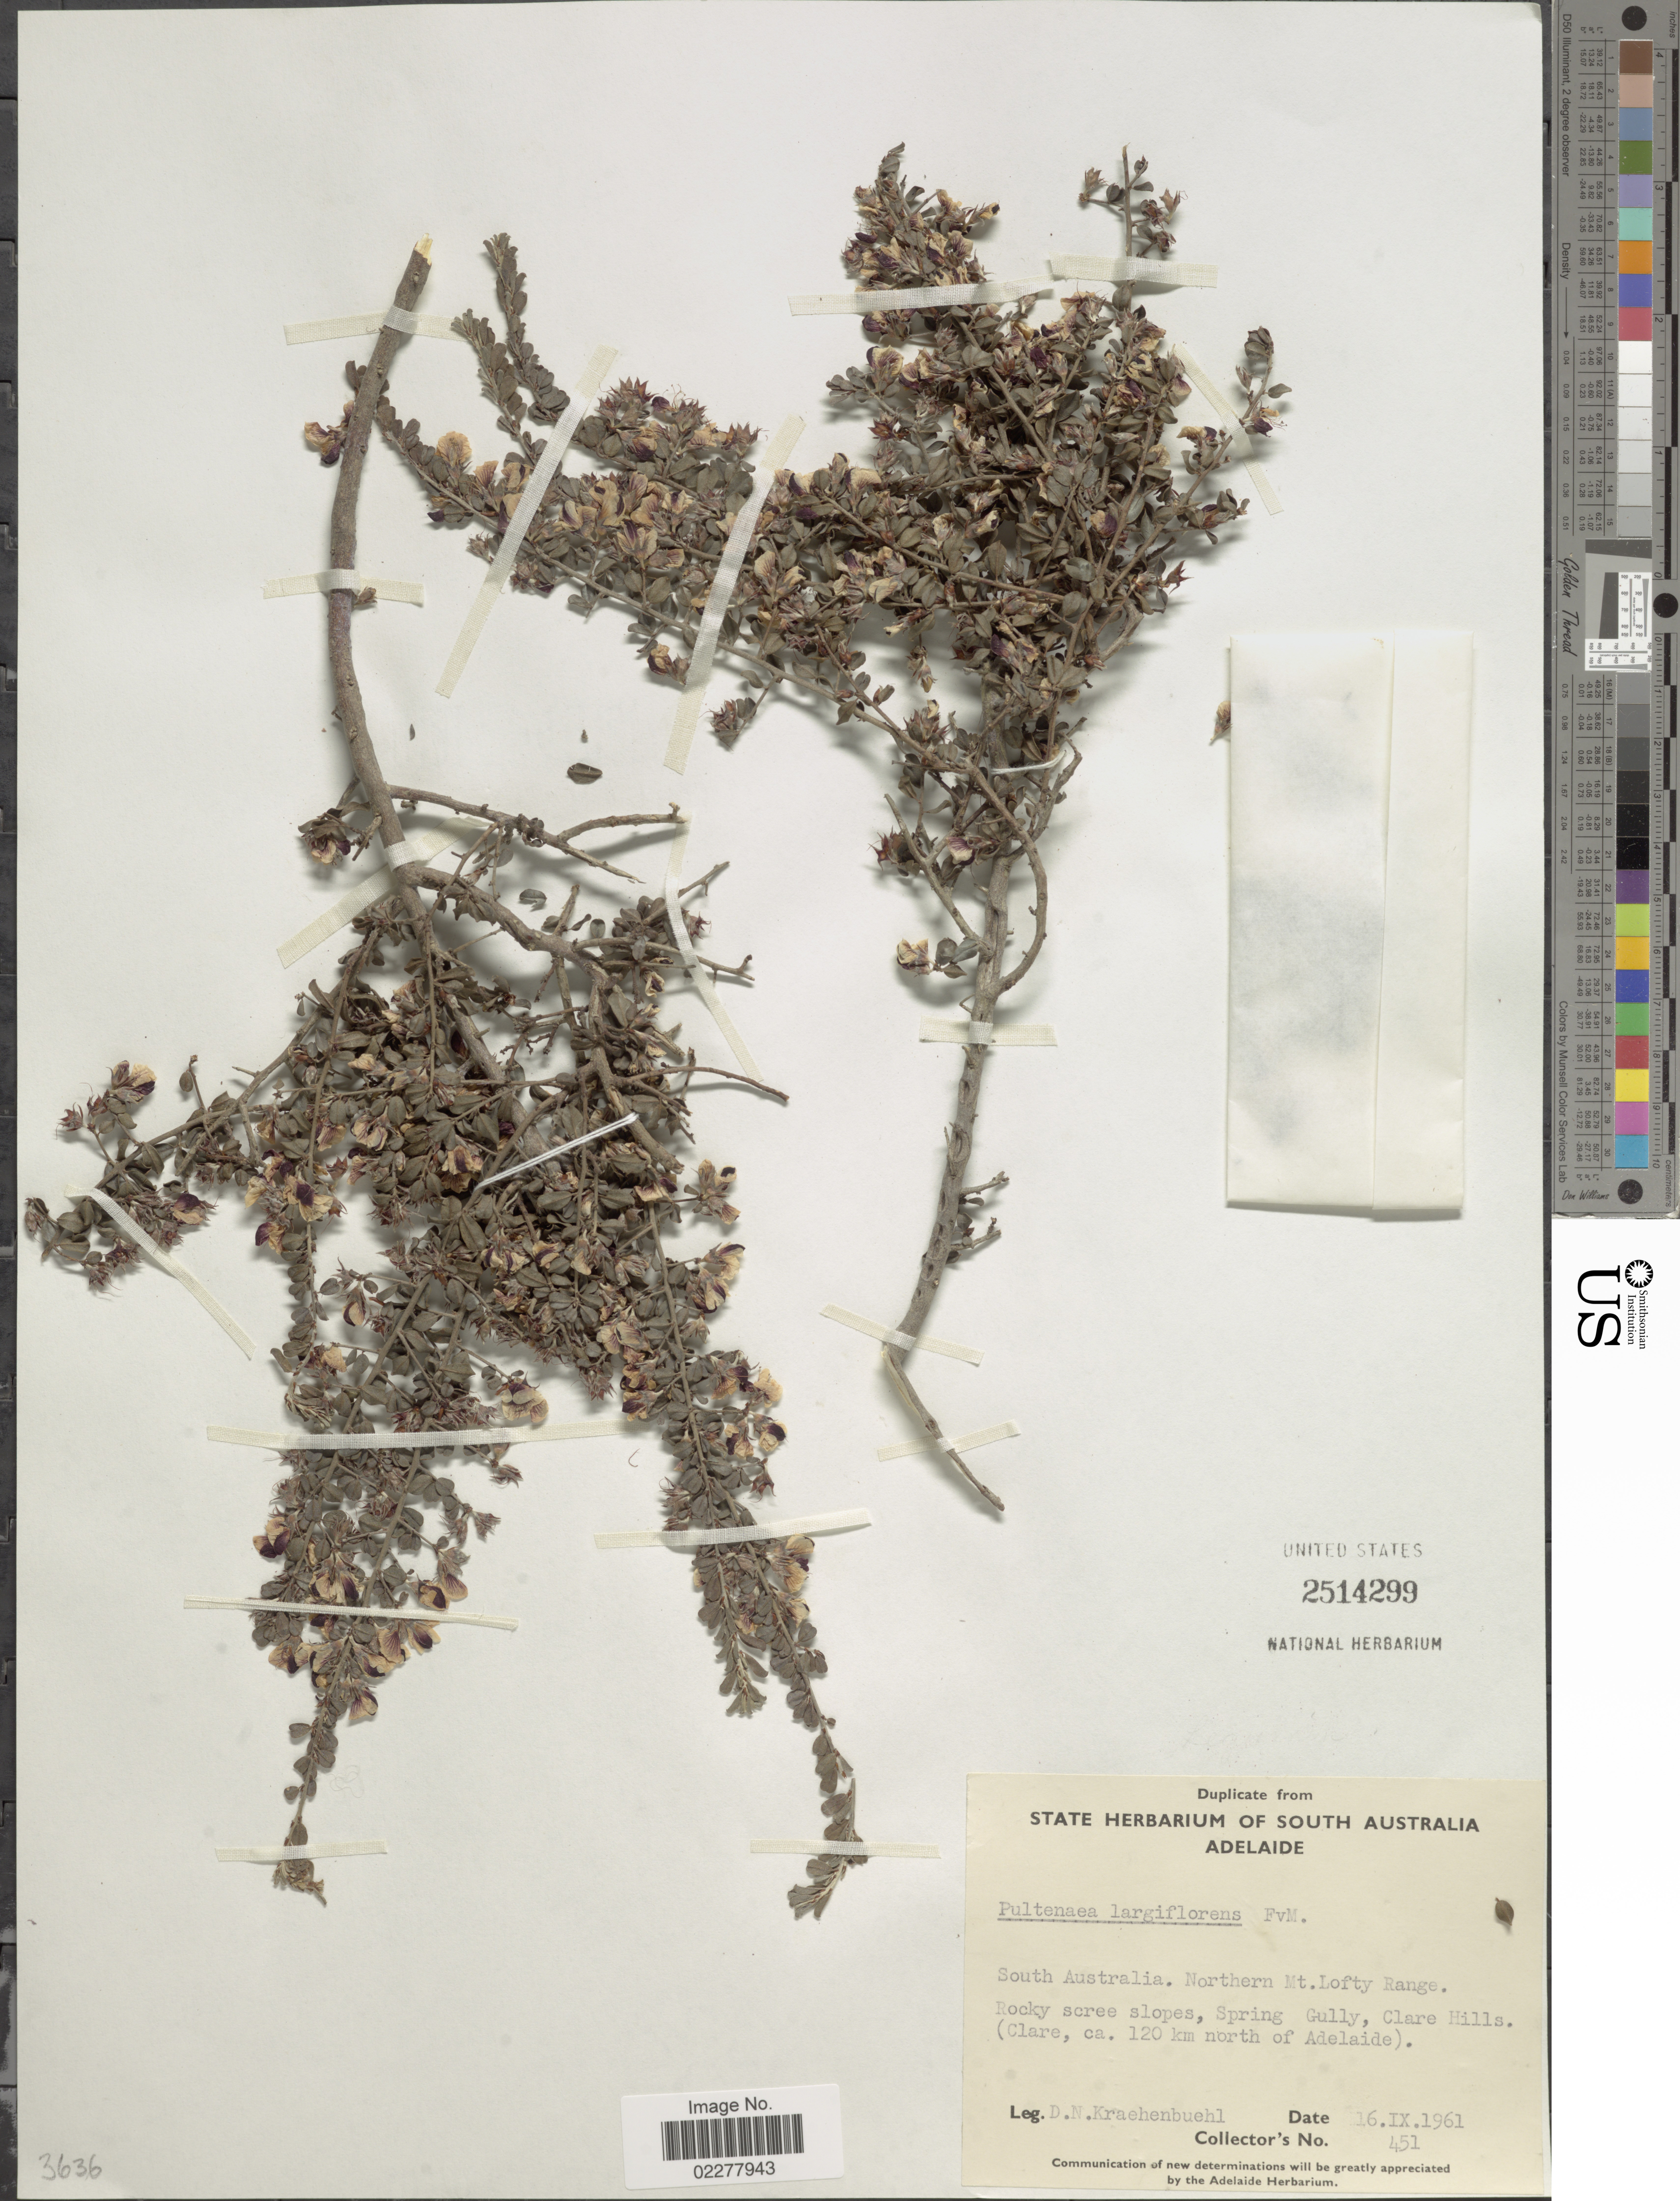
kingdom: Plantae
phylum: Tracheophyta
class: Magnoliopsida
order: Fabales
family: Fabaceae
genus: Pultenaea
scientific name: Pultenaea largiflorens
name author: Benth.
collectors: D. Kraehenbuehl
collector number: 451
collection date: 1961-09-16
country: Australia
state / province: South Australia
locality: Northern Mt. Lofty Range. Rocky scree slopes, Spring Gully, Clare Hills. (Clare, ca. 120 km north of Adelaide)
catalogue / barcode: US 2514299